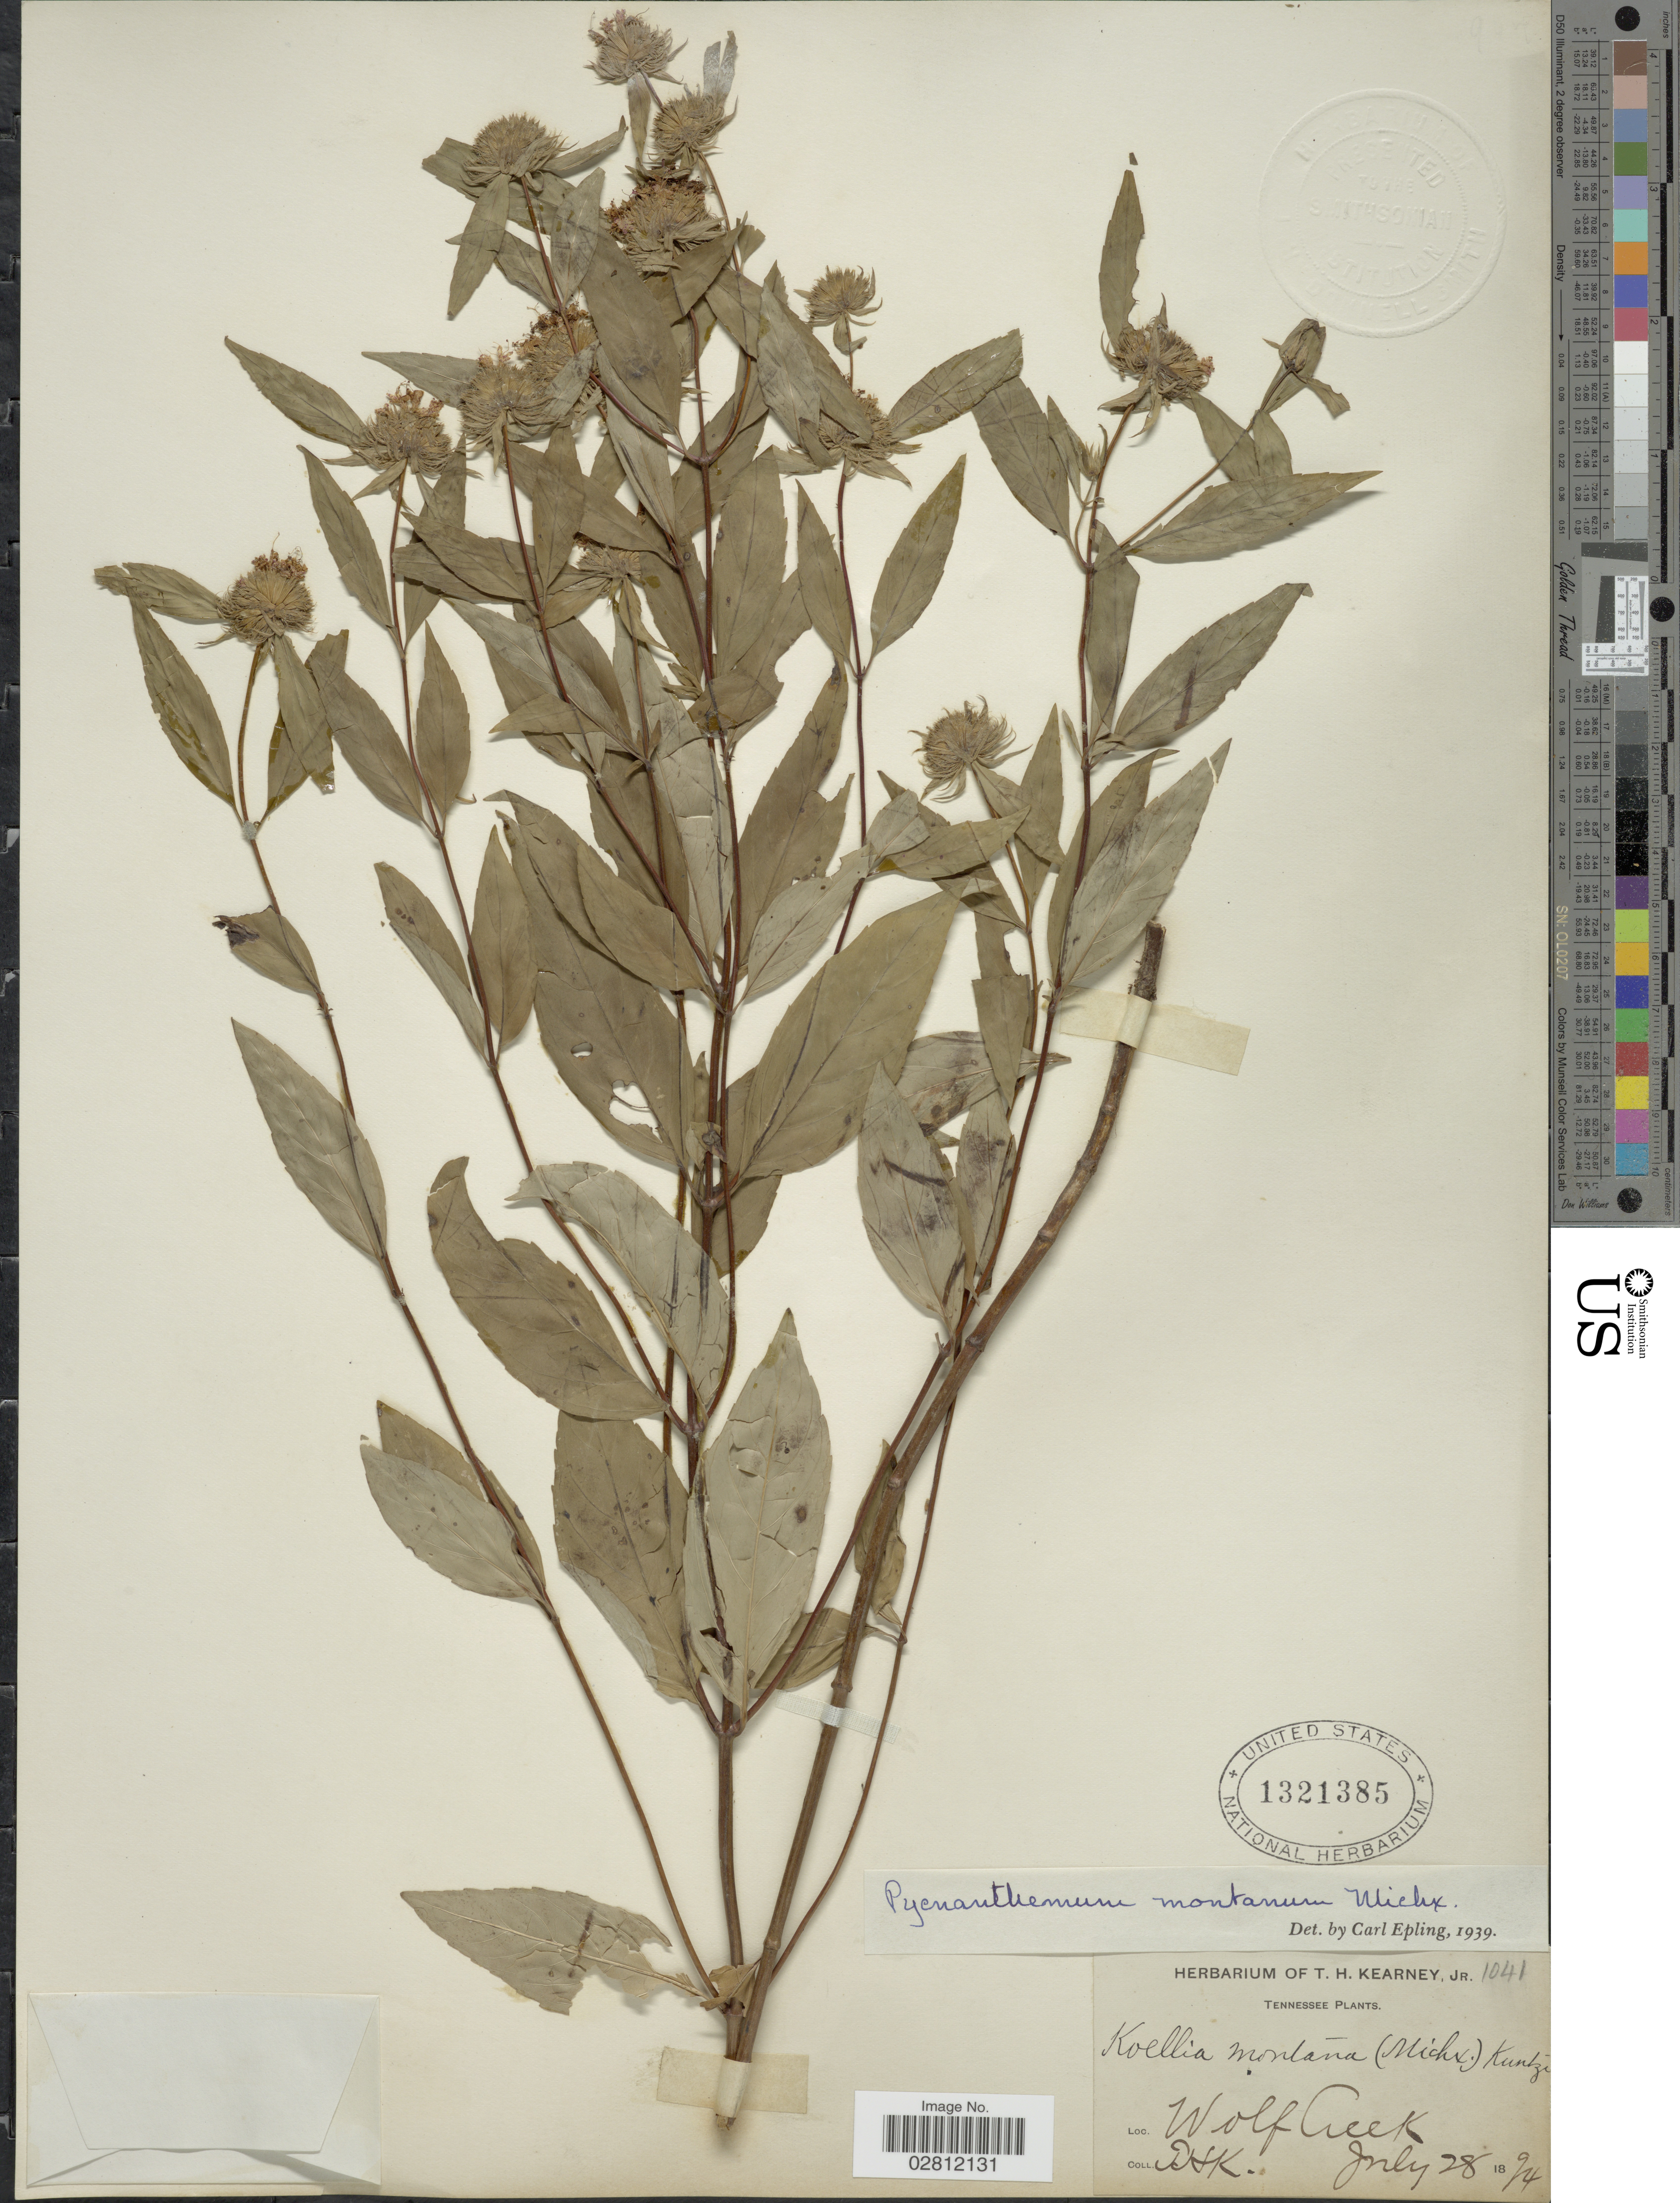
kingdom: Plantae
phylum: Tracheophyta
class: Magnoliopsida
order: Lamiales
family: Lamiaceae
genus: Pycnanthemum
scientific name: Pycnanthemum montanum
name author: Michx.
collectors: T. H. Kearney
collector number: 1041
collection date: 1894-07-28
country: United States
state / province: Tennessee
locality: Wolf Creek.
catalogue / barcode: US 1321385